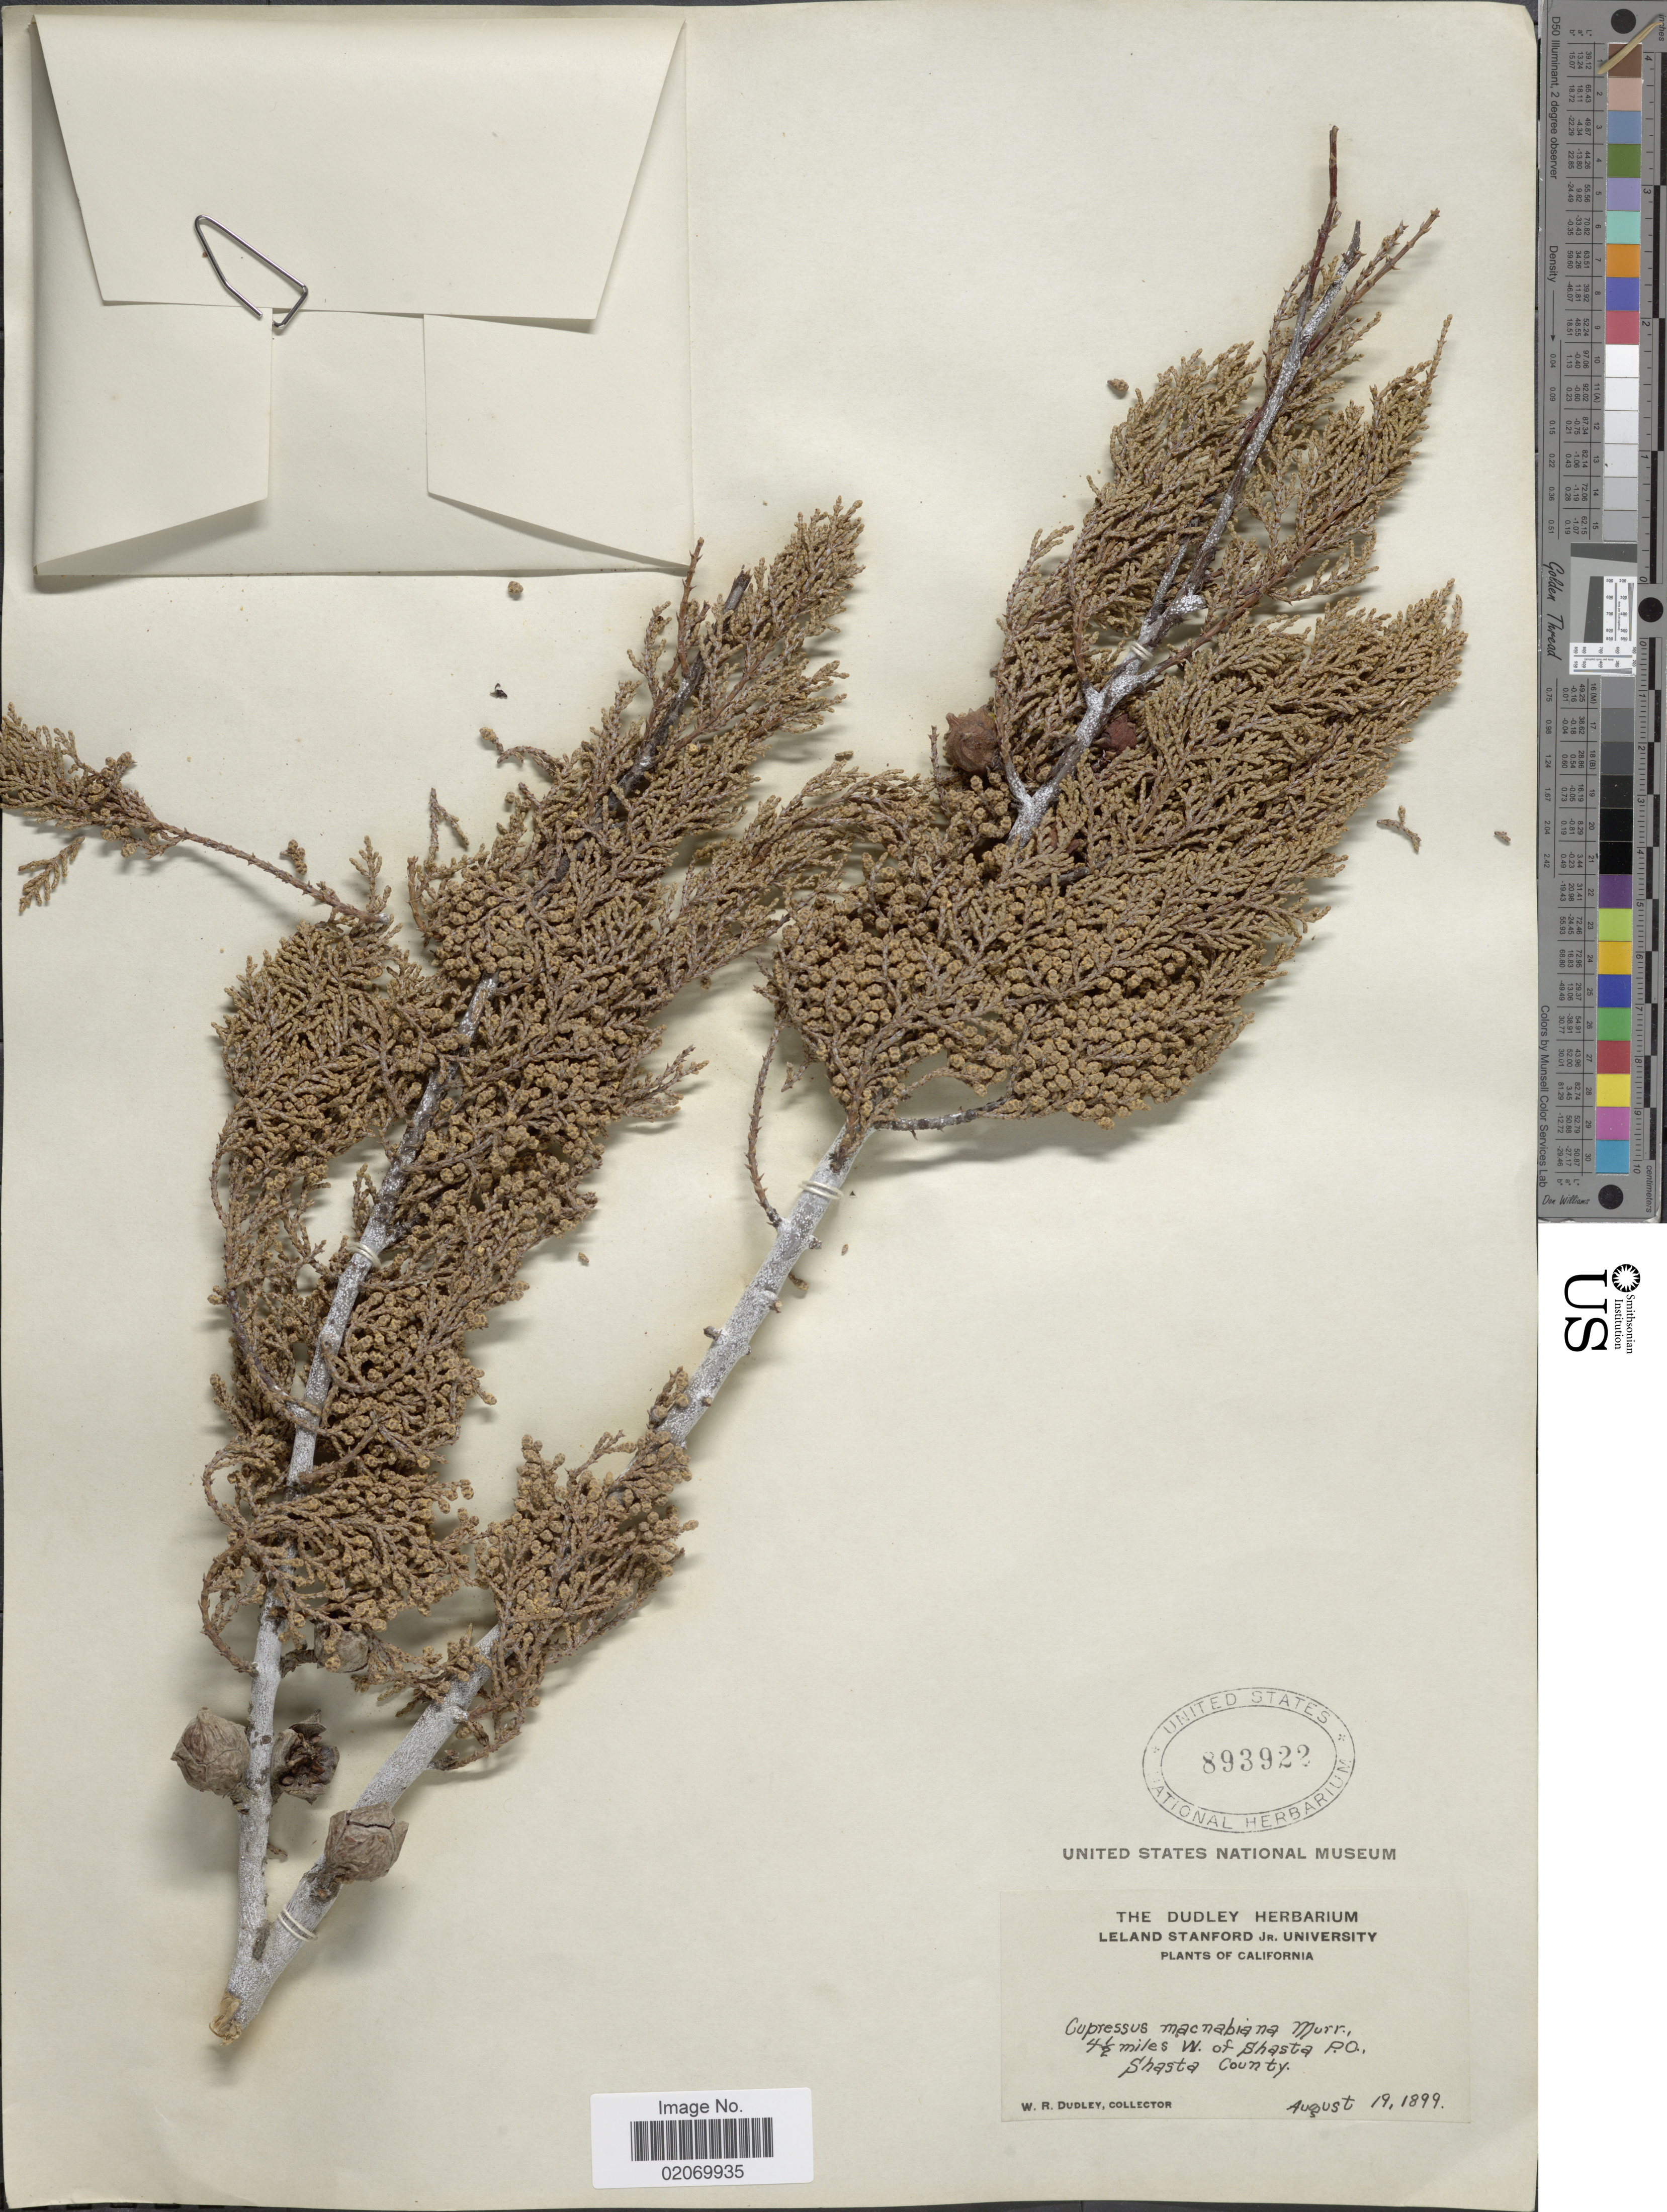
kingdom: Plantae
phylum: Tracheophyta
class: Pinopsida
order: Pinales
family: Cupressaceae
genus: Hesperocyparis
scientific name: Hesperocyparis macnabiana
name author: (A. Murray) Bartel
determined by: (US) Smithsonian Institution - National Museum of Natural History - Department of Botany (UNITED STATES)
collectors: W. Dudley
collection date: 1899-08-19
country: United States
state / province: California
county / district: Shasta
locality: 4½ miles W of Shasta P.O., Shasta County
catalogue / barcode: US 893922